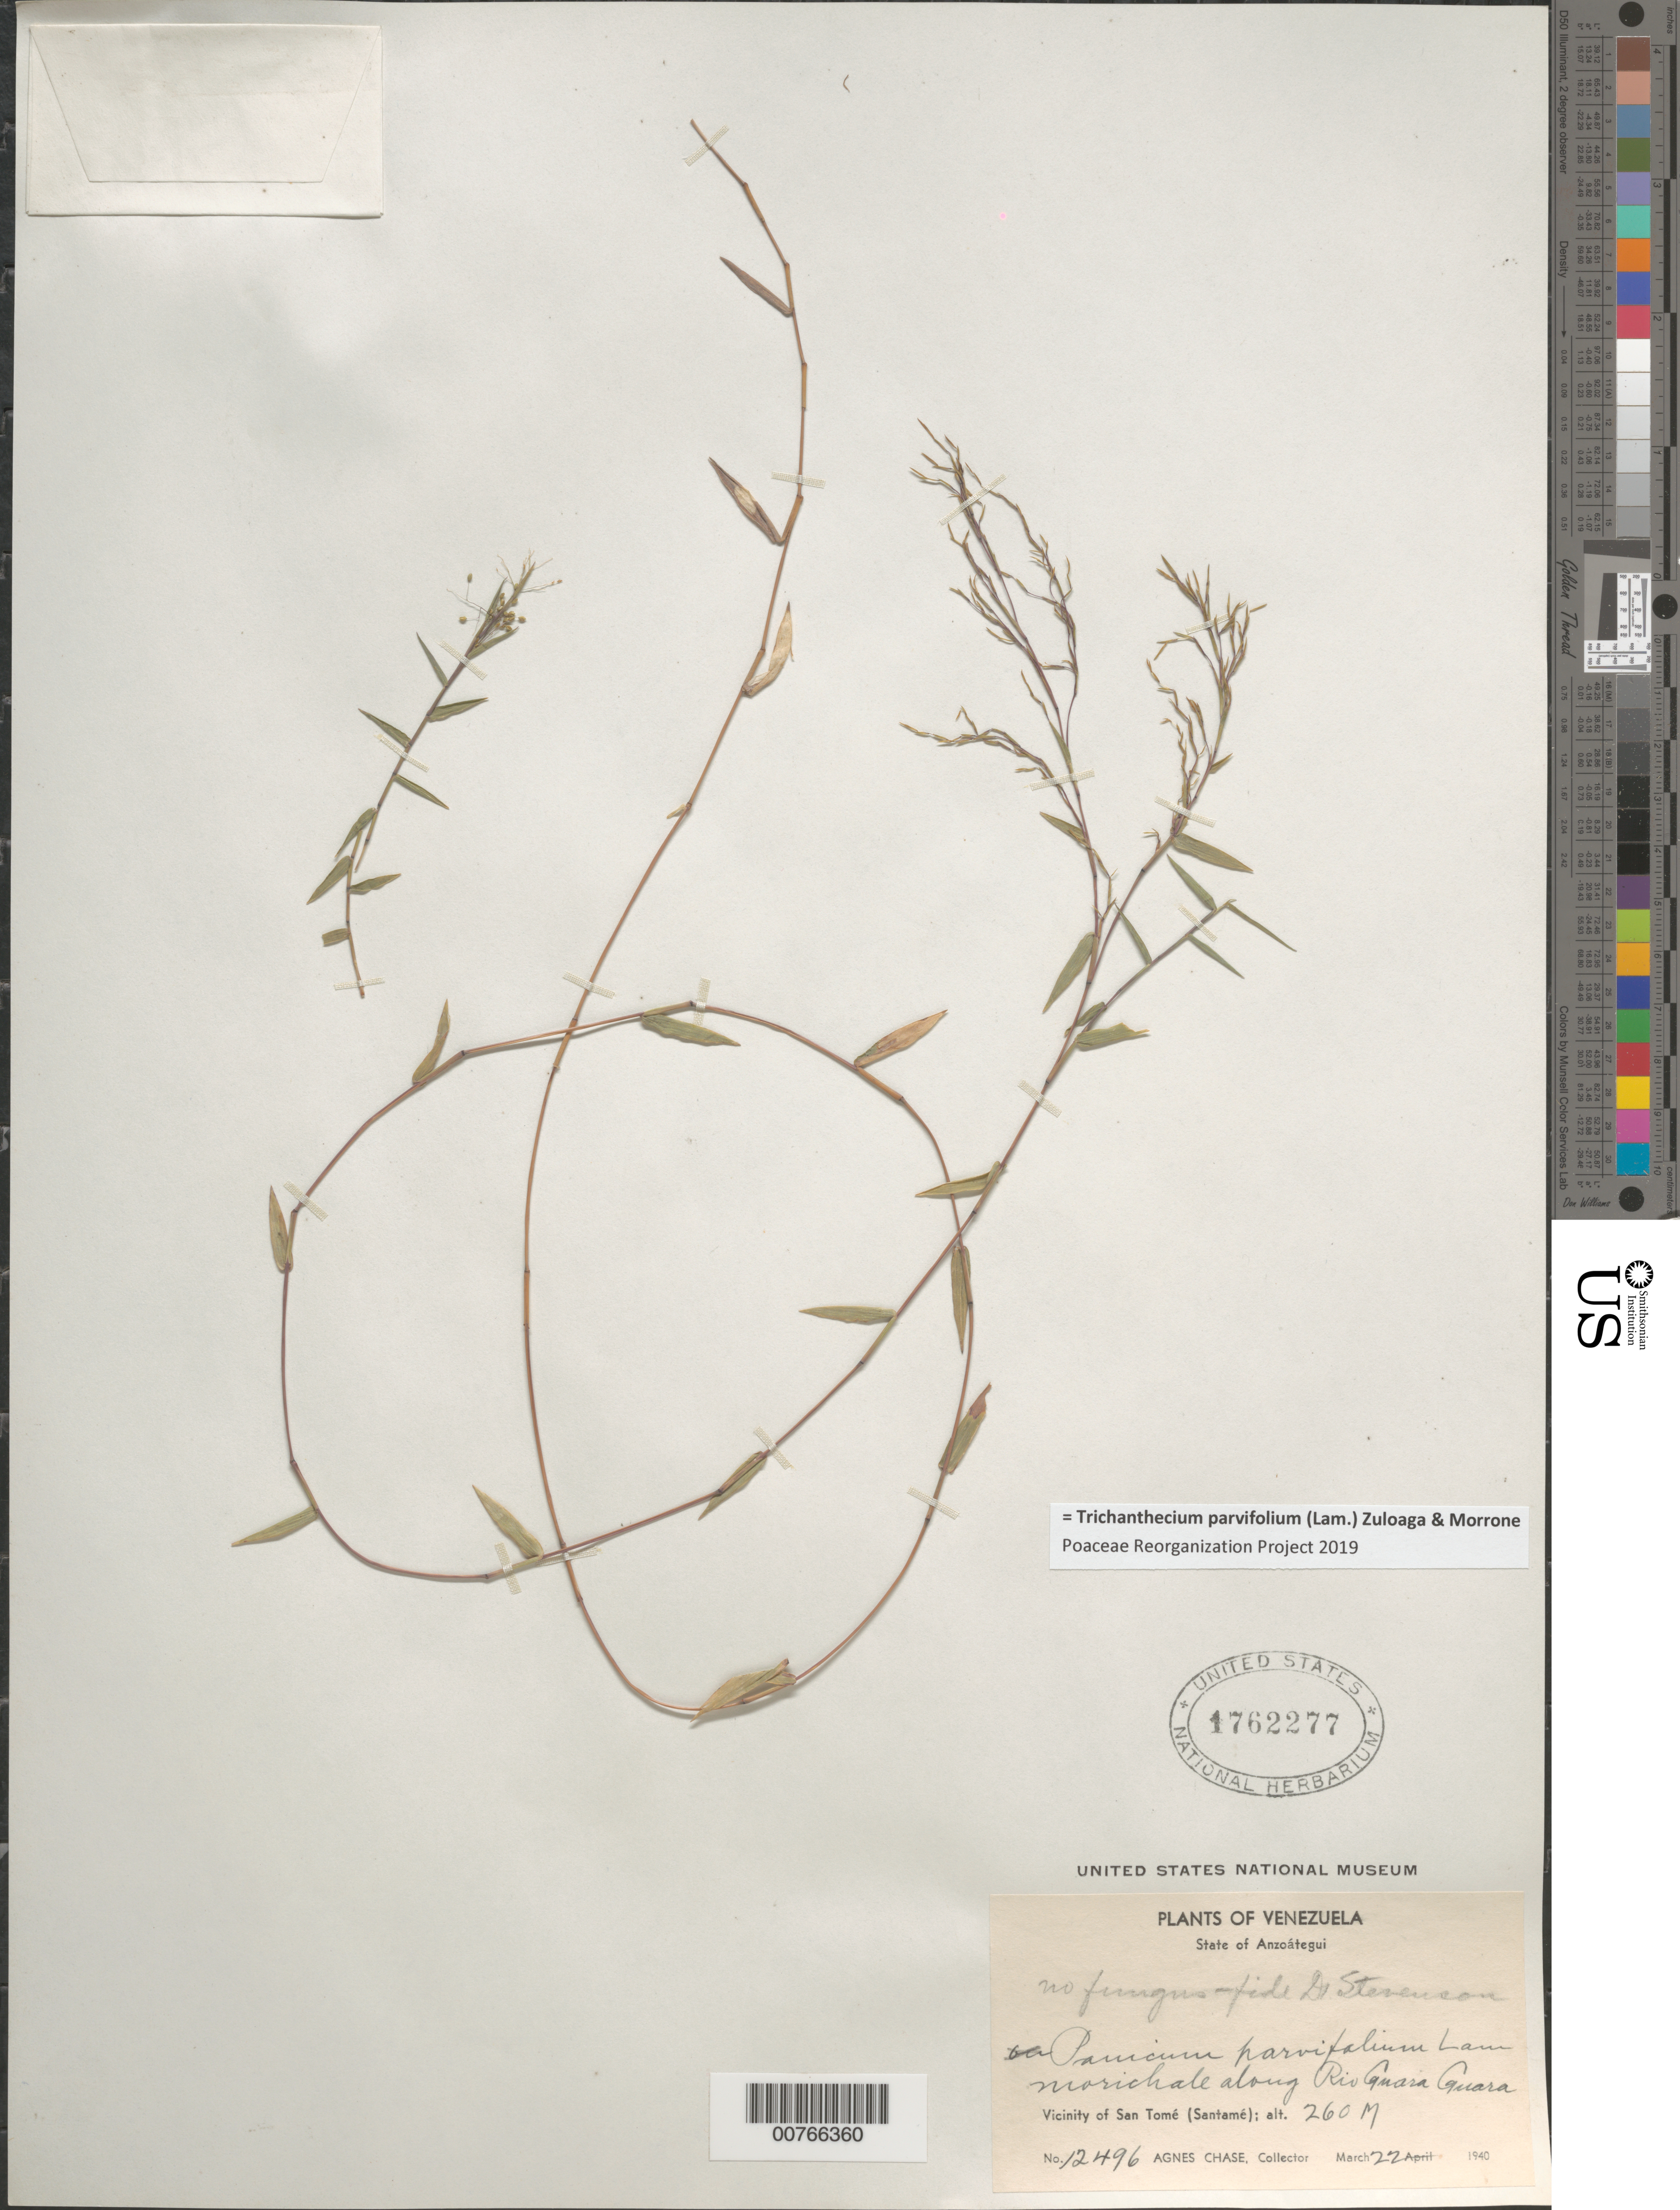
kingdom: Plantae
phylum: Tracheophyta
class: Liliopsida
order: Poales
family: Poaceae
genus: Trichanthecium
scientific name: Trichanthecium parvifolium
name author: (Lam.) Zuloaga & Morrone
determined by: Poaceae Reorganization Project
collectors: A. Chase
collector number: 12496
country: Venezuela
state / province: Anzoátegui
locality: Vicinity of San Tomé (Santamé)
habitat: morichale along Rio Guara, Guara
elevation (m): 260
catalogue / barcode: US 1762277